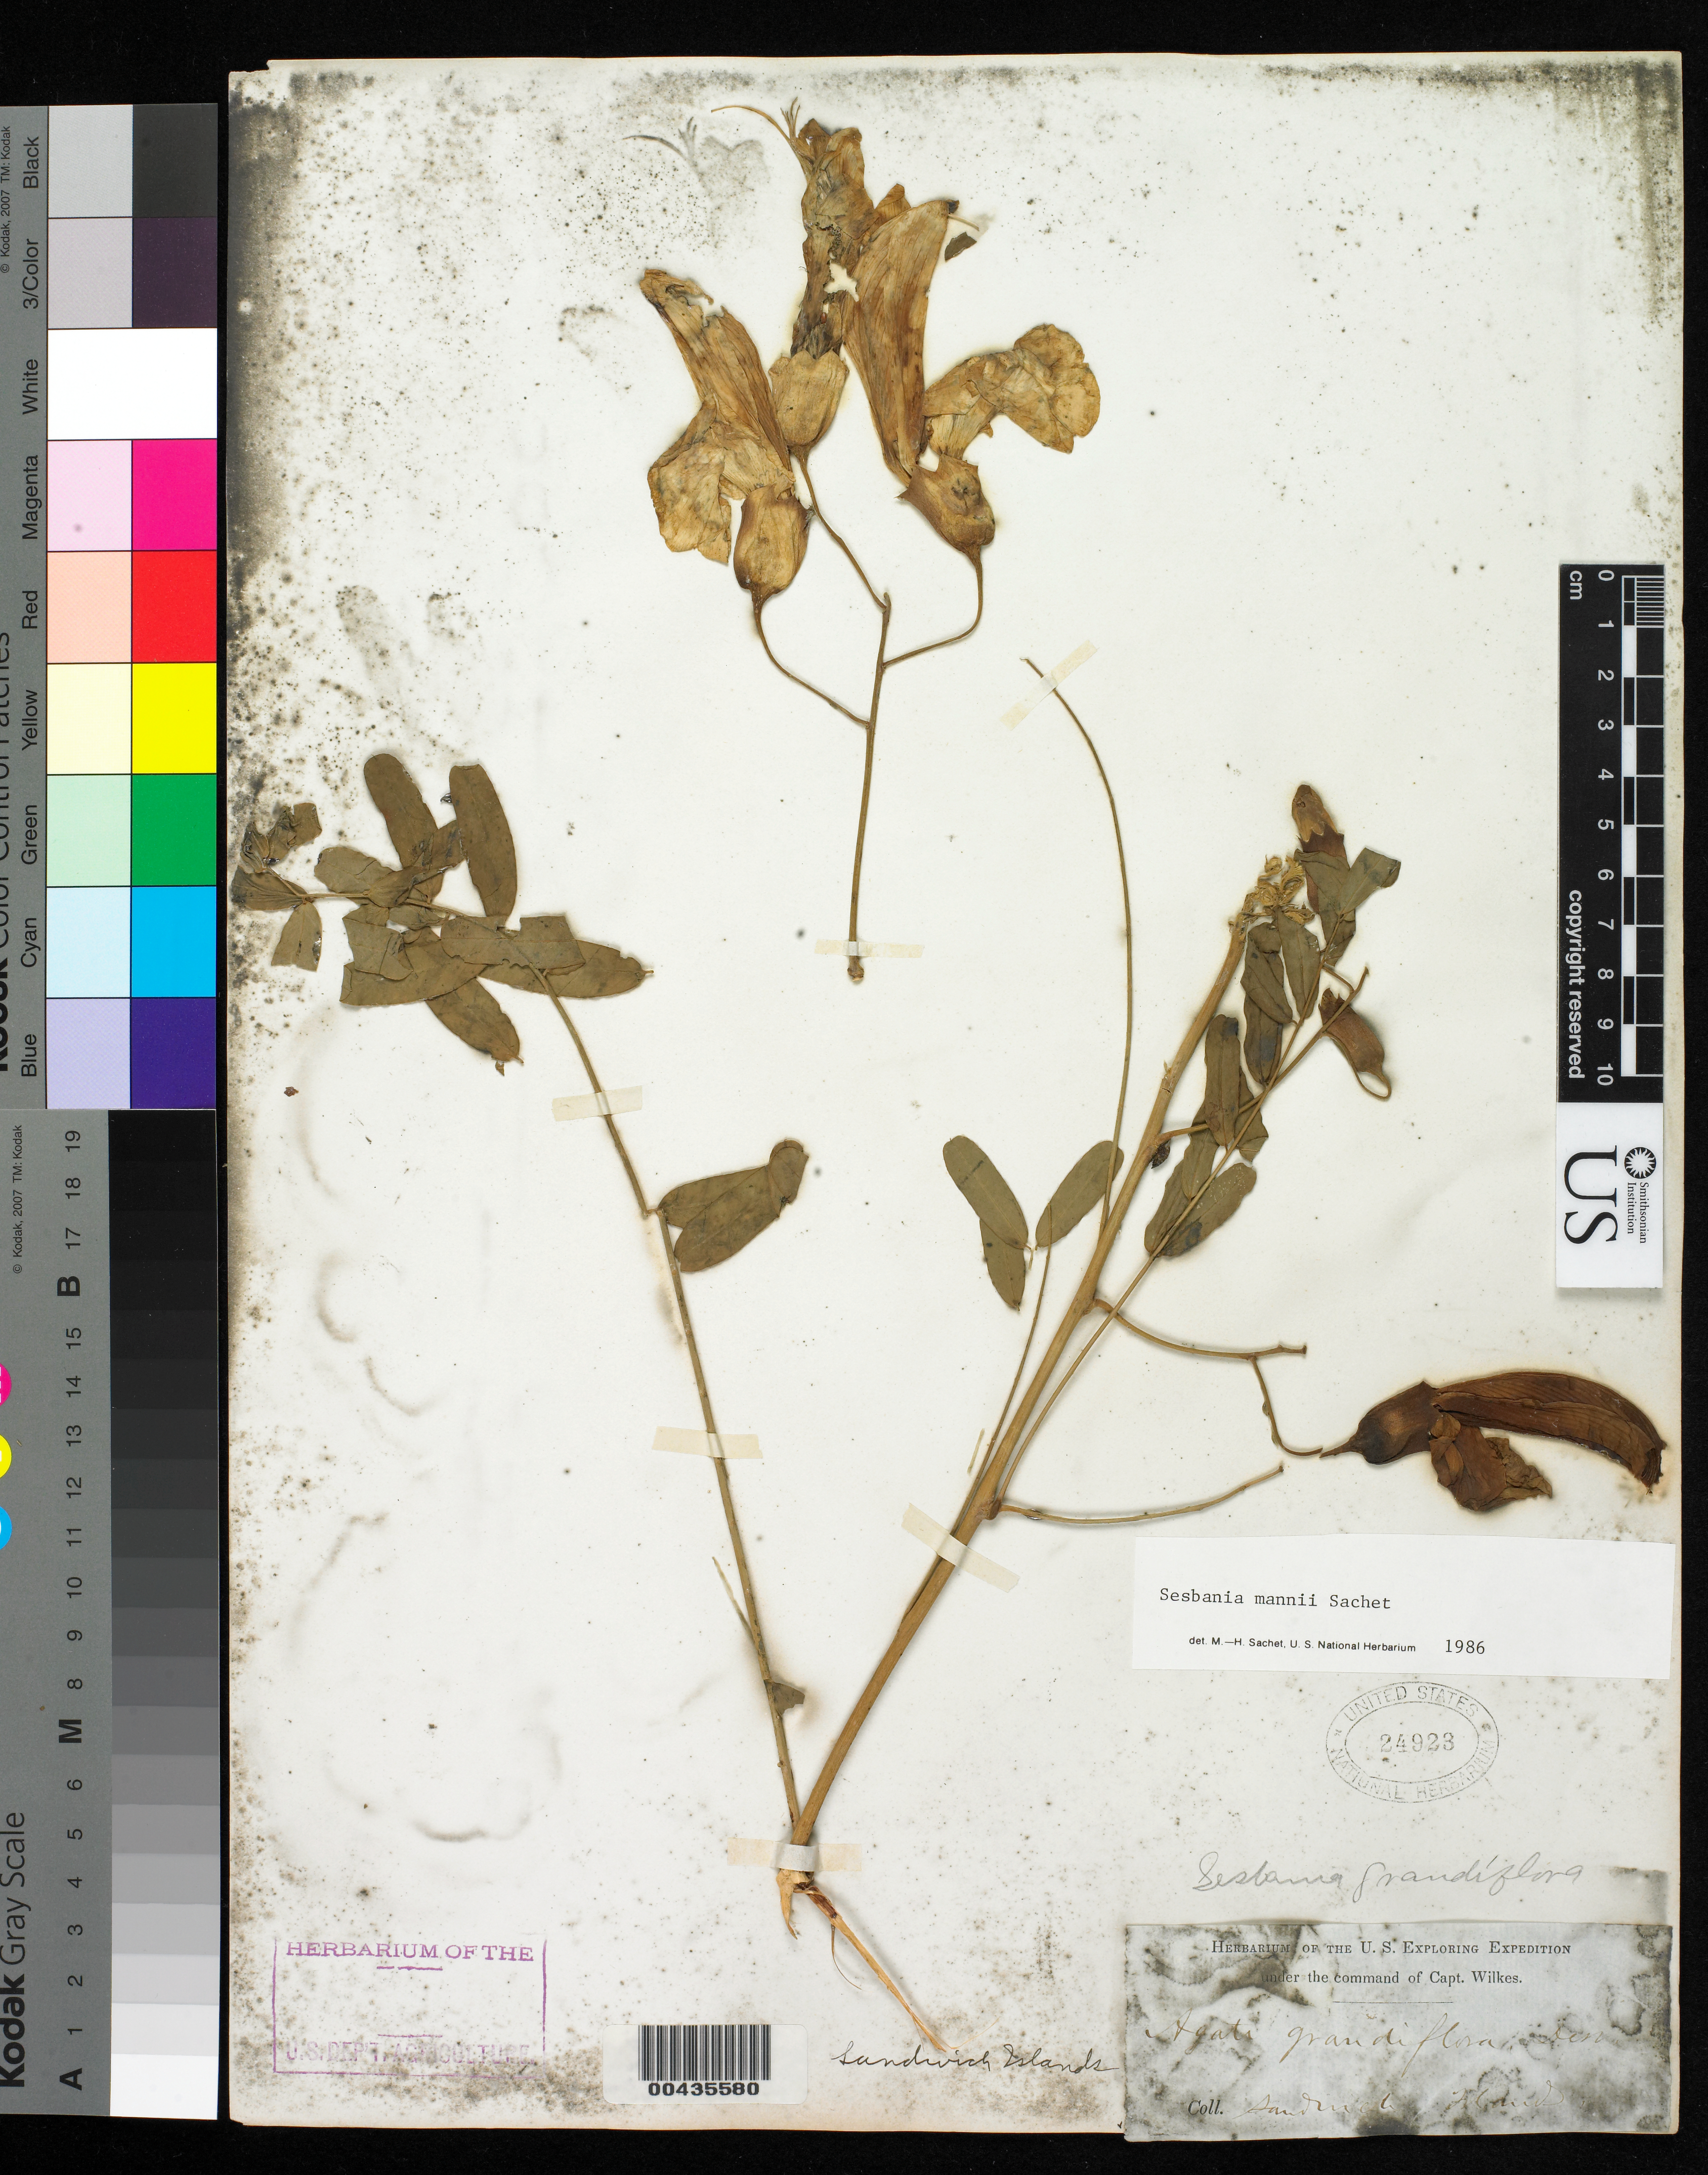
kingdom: Plantae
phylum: Tracheophyta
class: Magnoliopsida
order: Fabales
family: Fabaceae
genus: Sesbania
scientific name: Sesbania grandiflora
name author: (L.) Poir.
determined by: Wagner, W. L., (BOT), Smithsonian Institution - National Museum of Natural History (UNITED STATES)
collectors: Wilkes Explor. Exped.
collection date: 1838/1842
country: United States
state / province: Hawaii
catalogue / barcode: US 24923